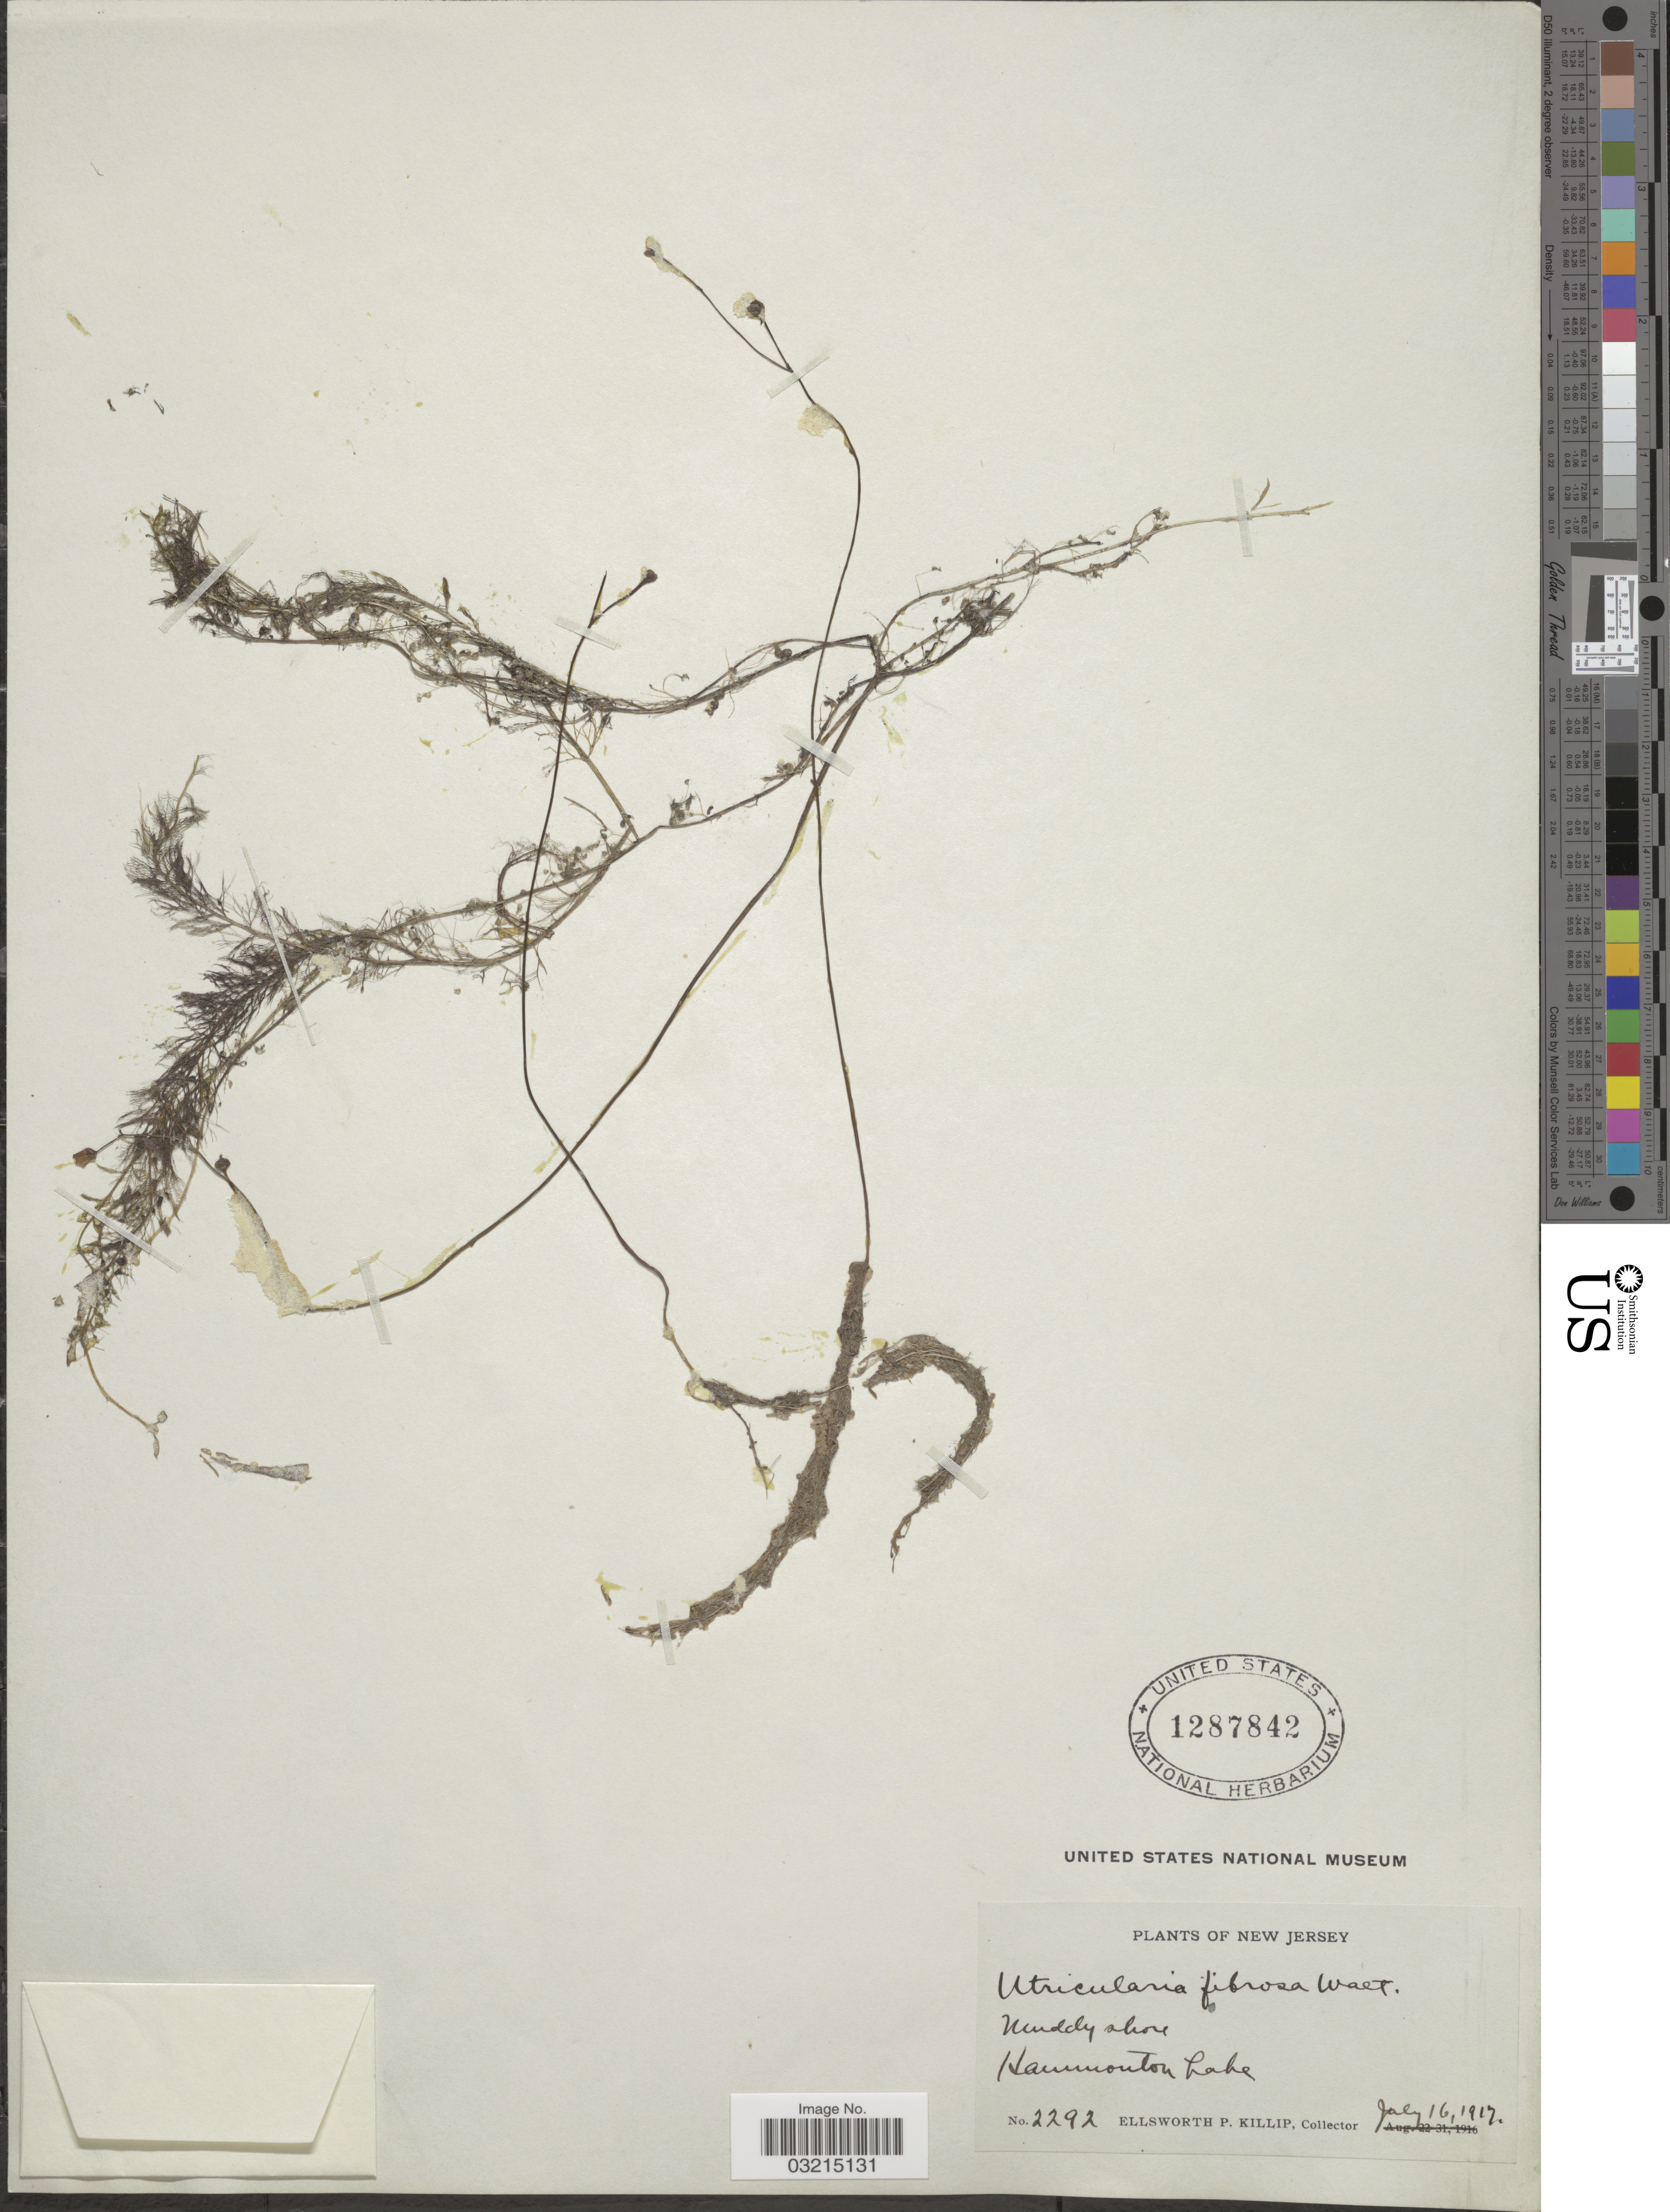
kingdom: Plantae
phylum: Tracheophyta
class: Magnoliopsida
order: Lamiales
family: Lentibulariaceae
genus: Utricularia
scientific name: Utricularia gibba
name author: L.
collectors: E. P. Killip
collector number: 2292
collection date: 1917-07-16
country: United States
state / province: New Jersey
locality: Hammonton Lake.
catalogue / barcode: US 1287842